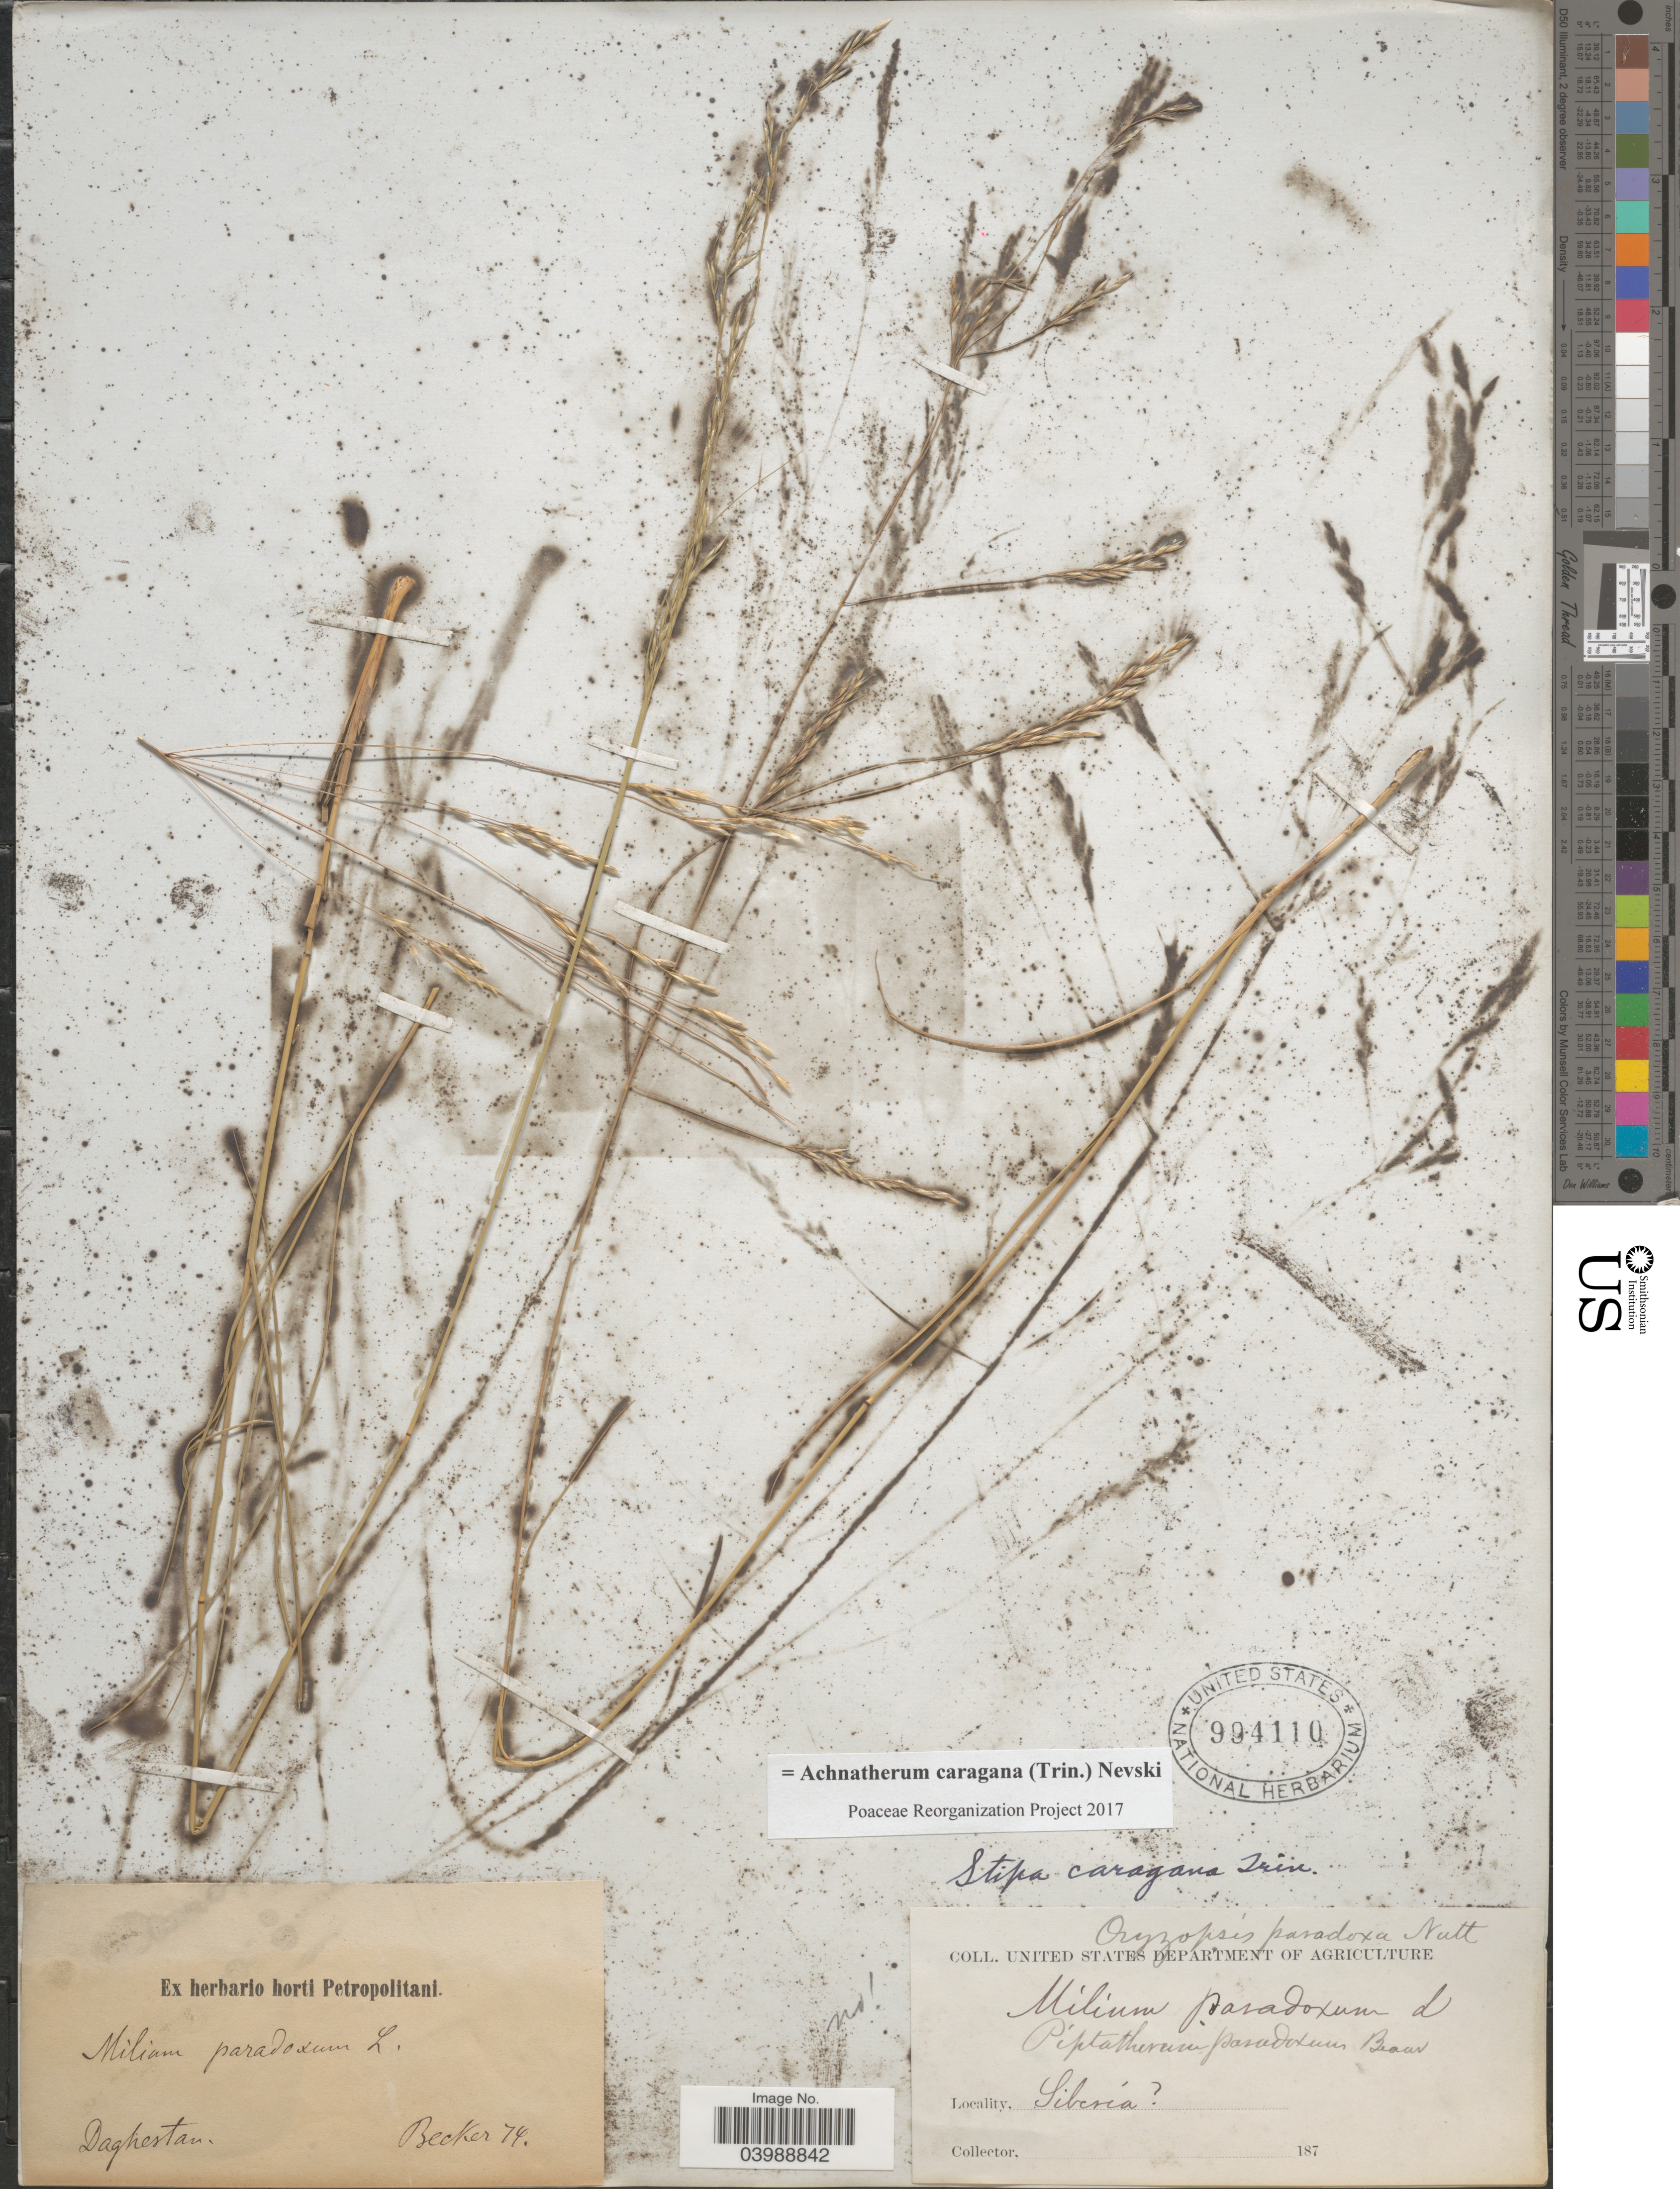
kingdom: Plantae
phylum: Tracheophyta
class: Liliopsida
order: Poales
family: Poaceae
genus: Achnatherum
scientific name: Achnatherum caragana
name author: (Trin.) Nevski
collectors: -. Becker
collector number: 74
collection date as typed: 187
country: Russian Federation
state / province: Dagestan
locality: Daghestan. Siberia [unsure placement]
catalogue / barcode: US 994110